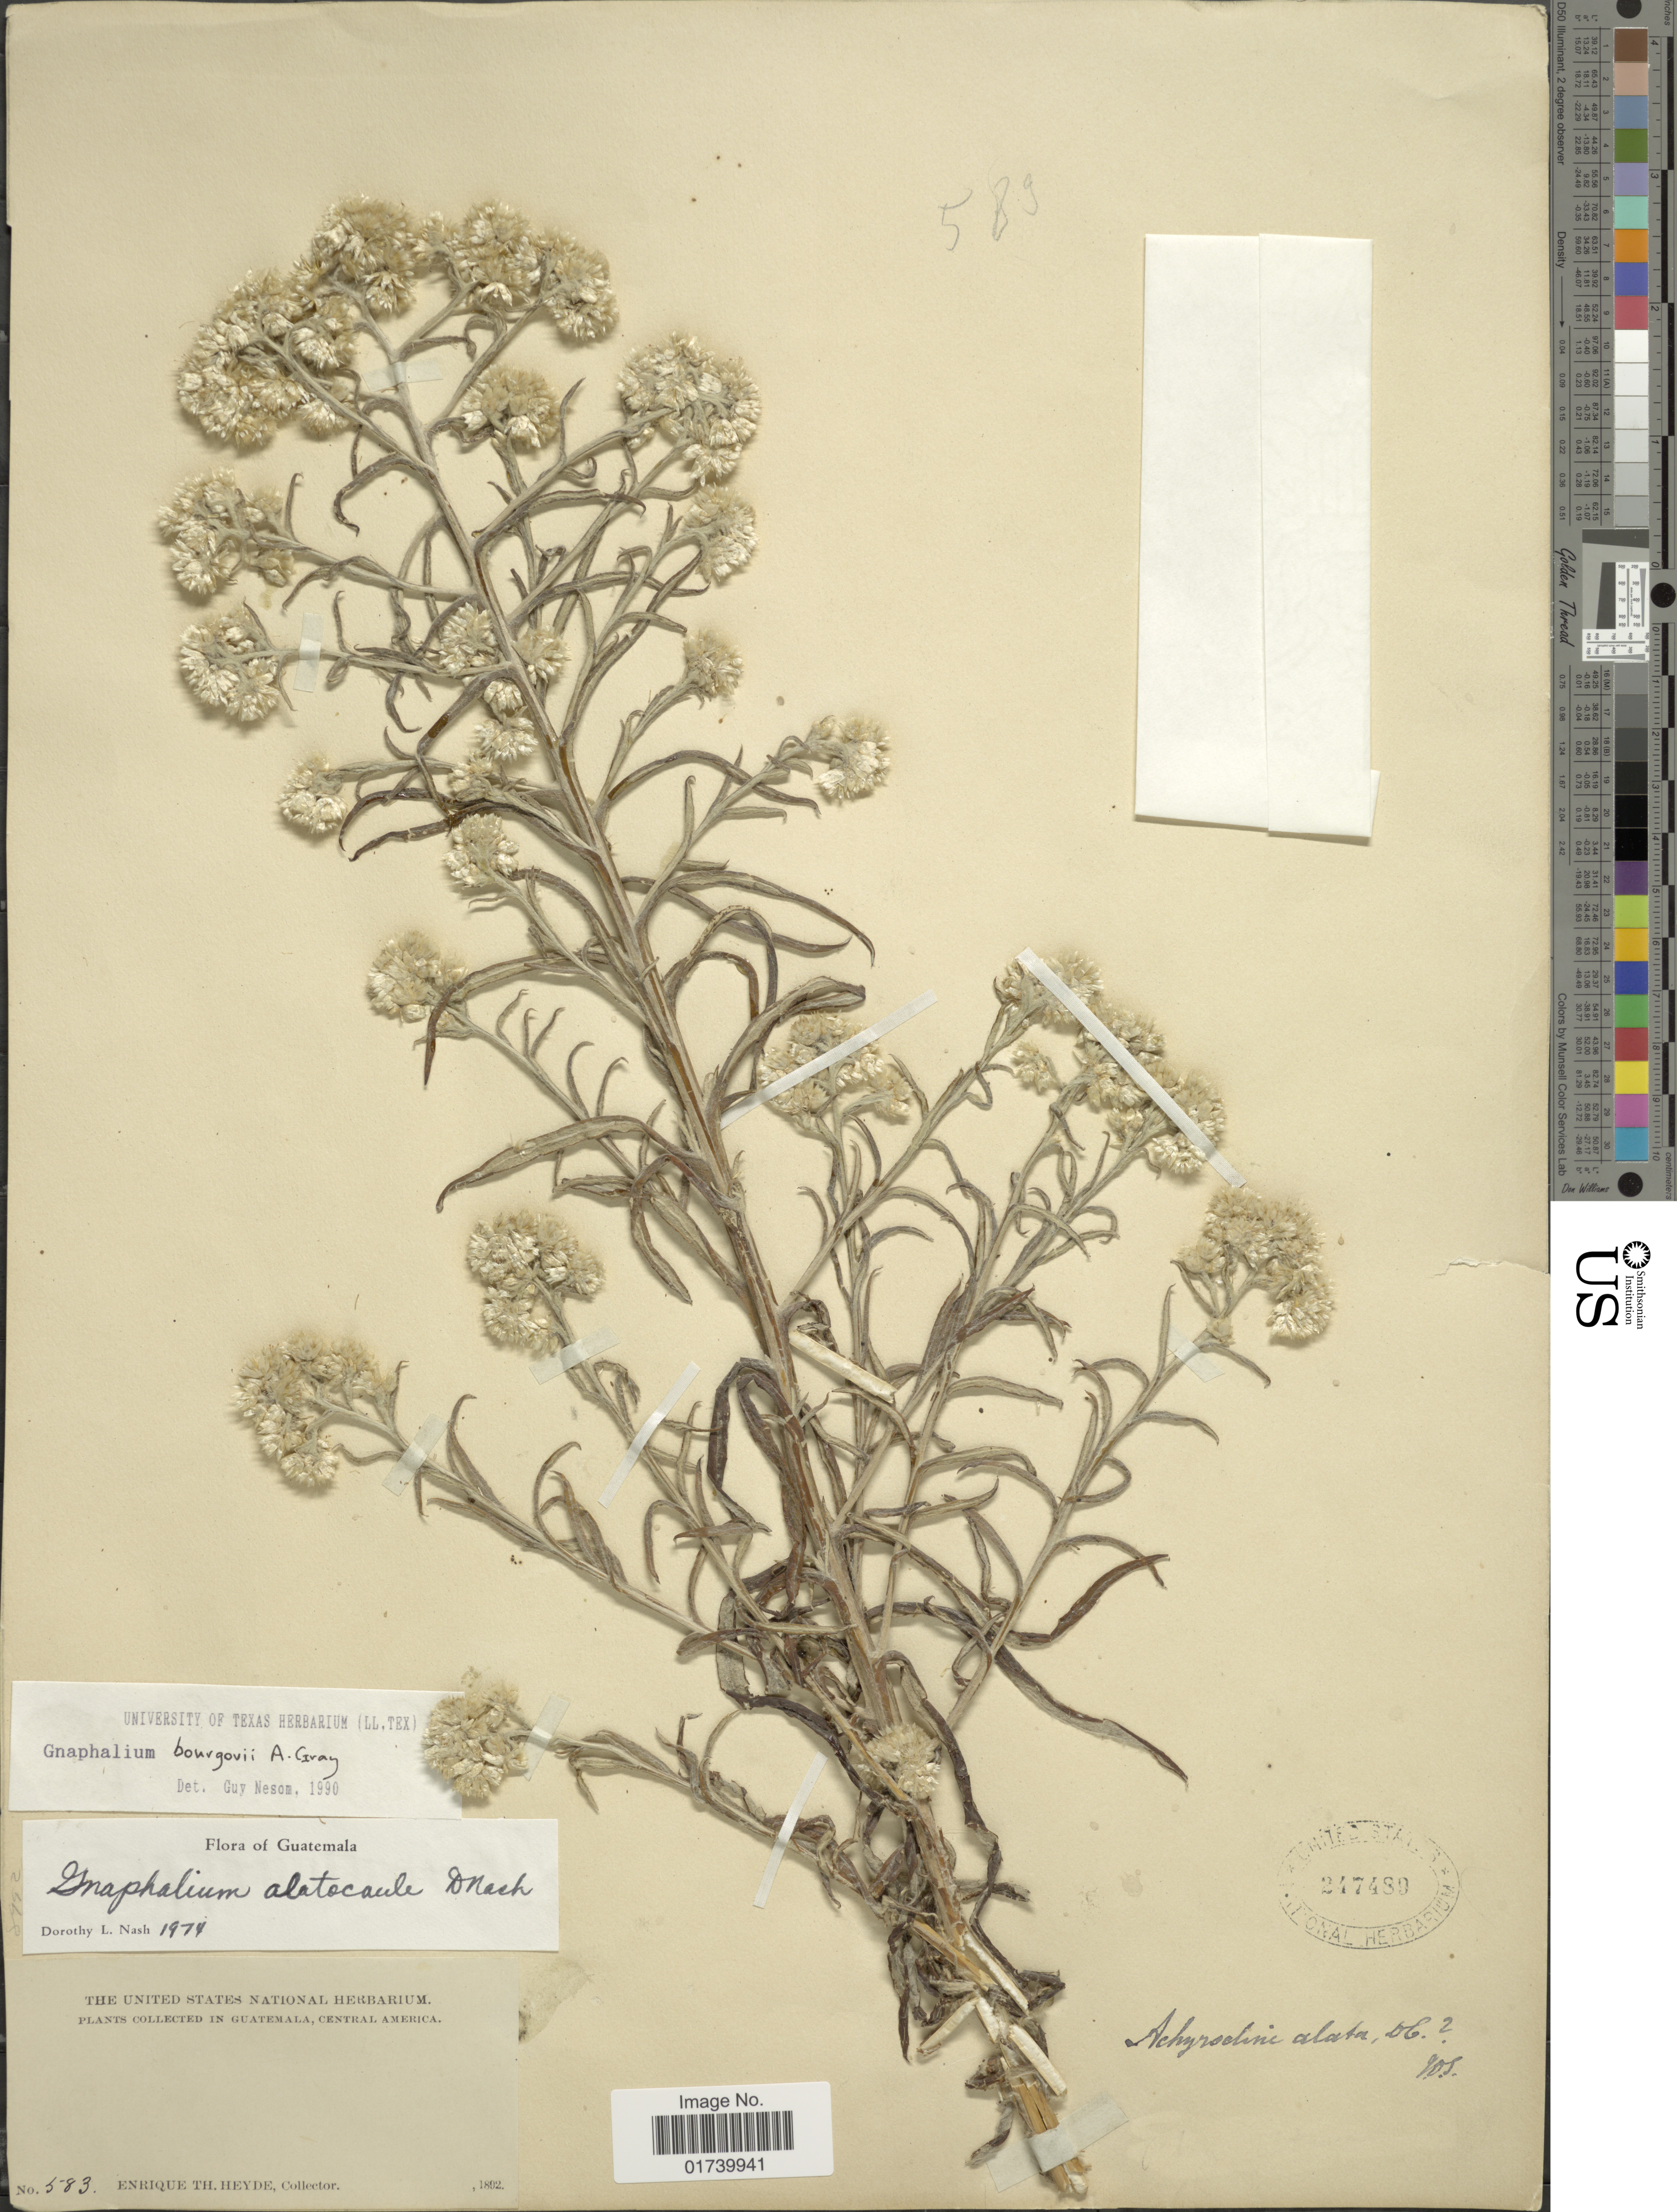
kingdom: Plantae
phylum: Tracheophyta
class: Magnoliopsida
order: Asterales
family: Asteraceae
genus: Pseudognaphalium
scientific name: Pseudognaphalium alatocaule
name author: (Nash) Anderb.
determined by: Nesom, Guy L.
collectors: E. T. Heyde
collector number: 583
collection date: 1892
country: Guatemala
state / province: Guatemala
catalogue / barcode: US 247480